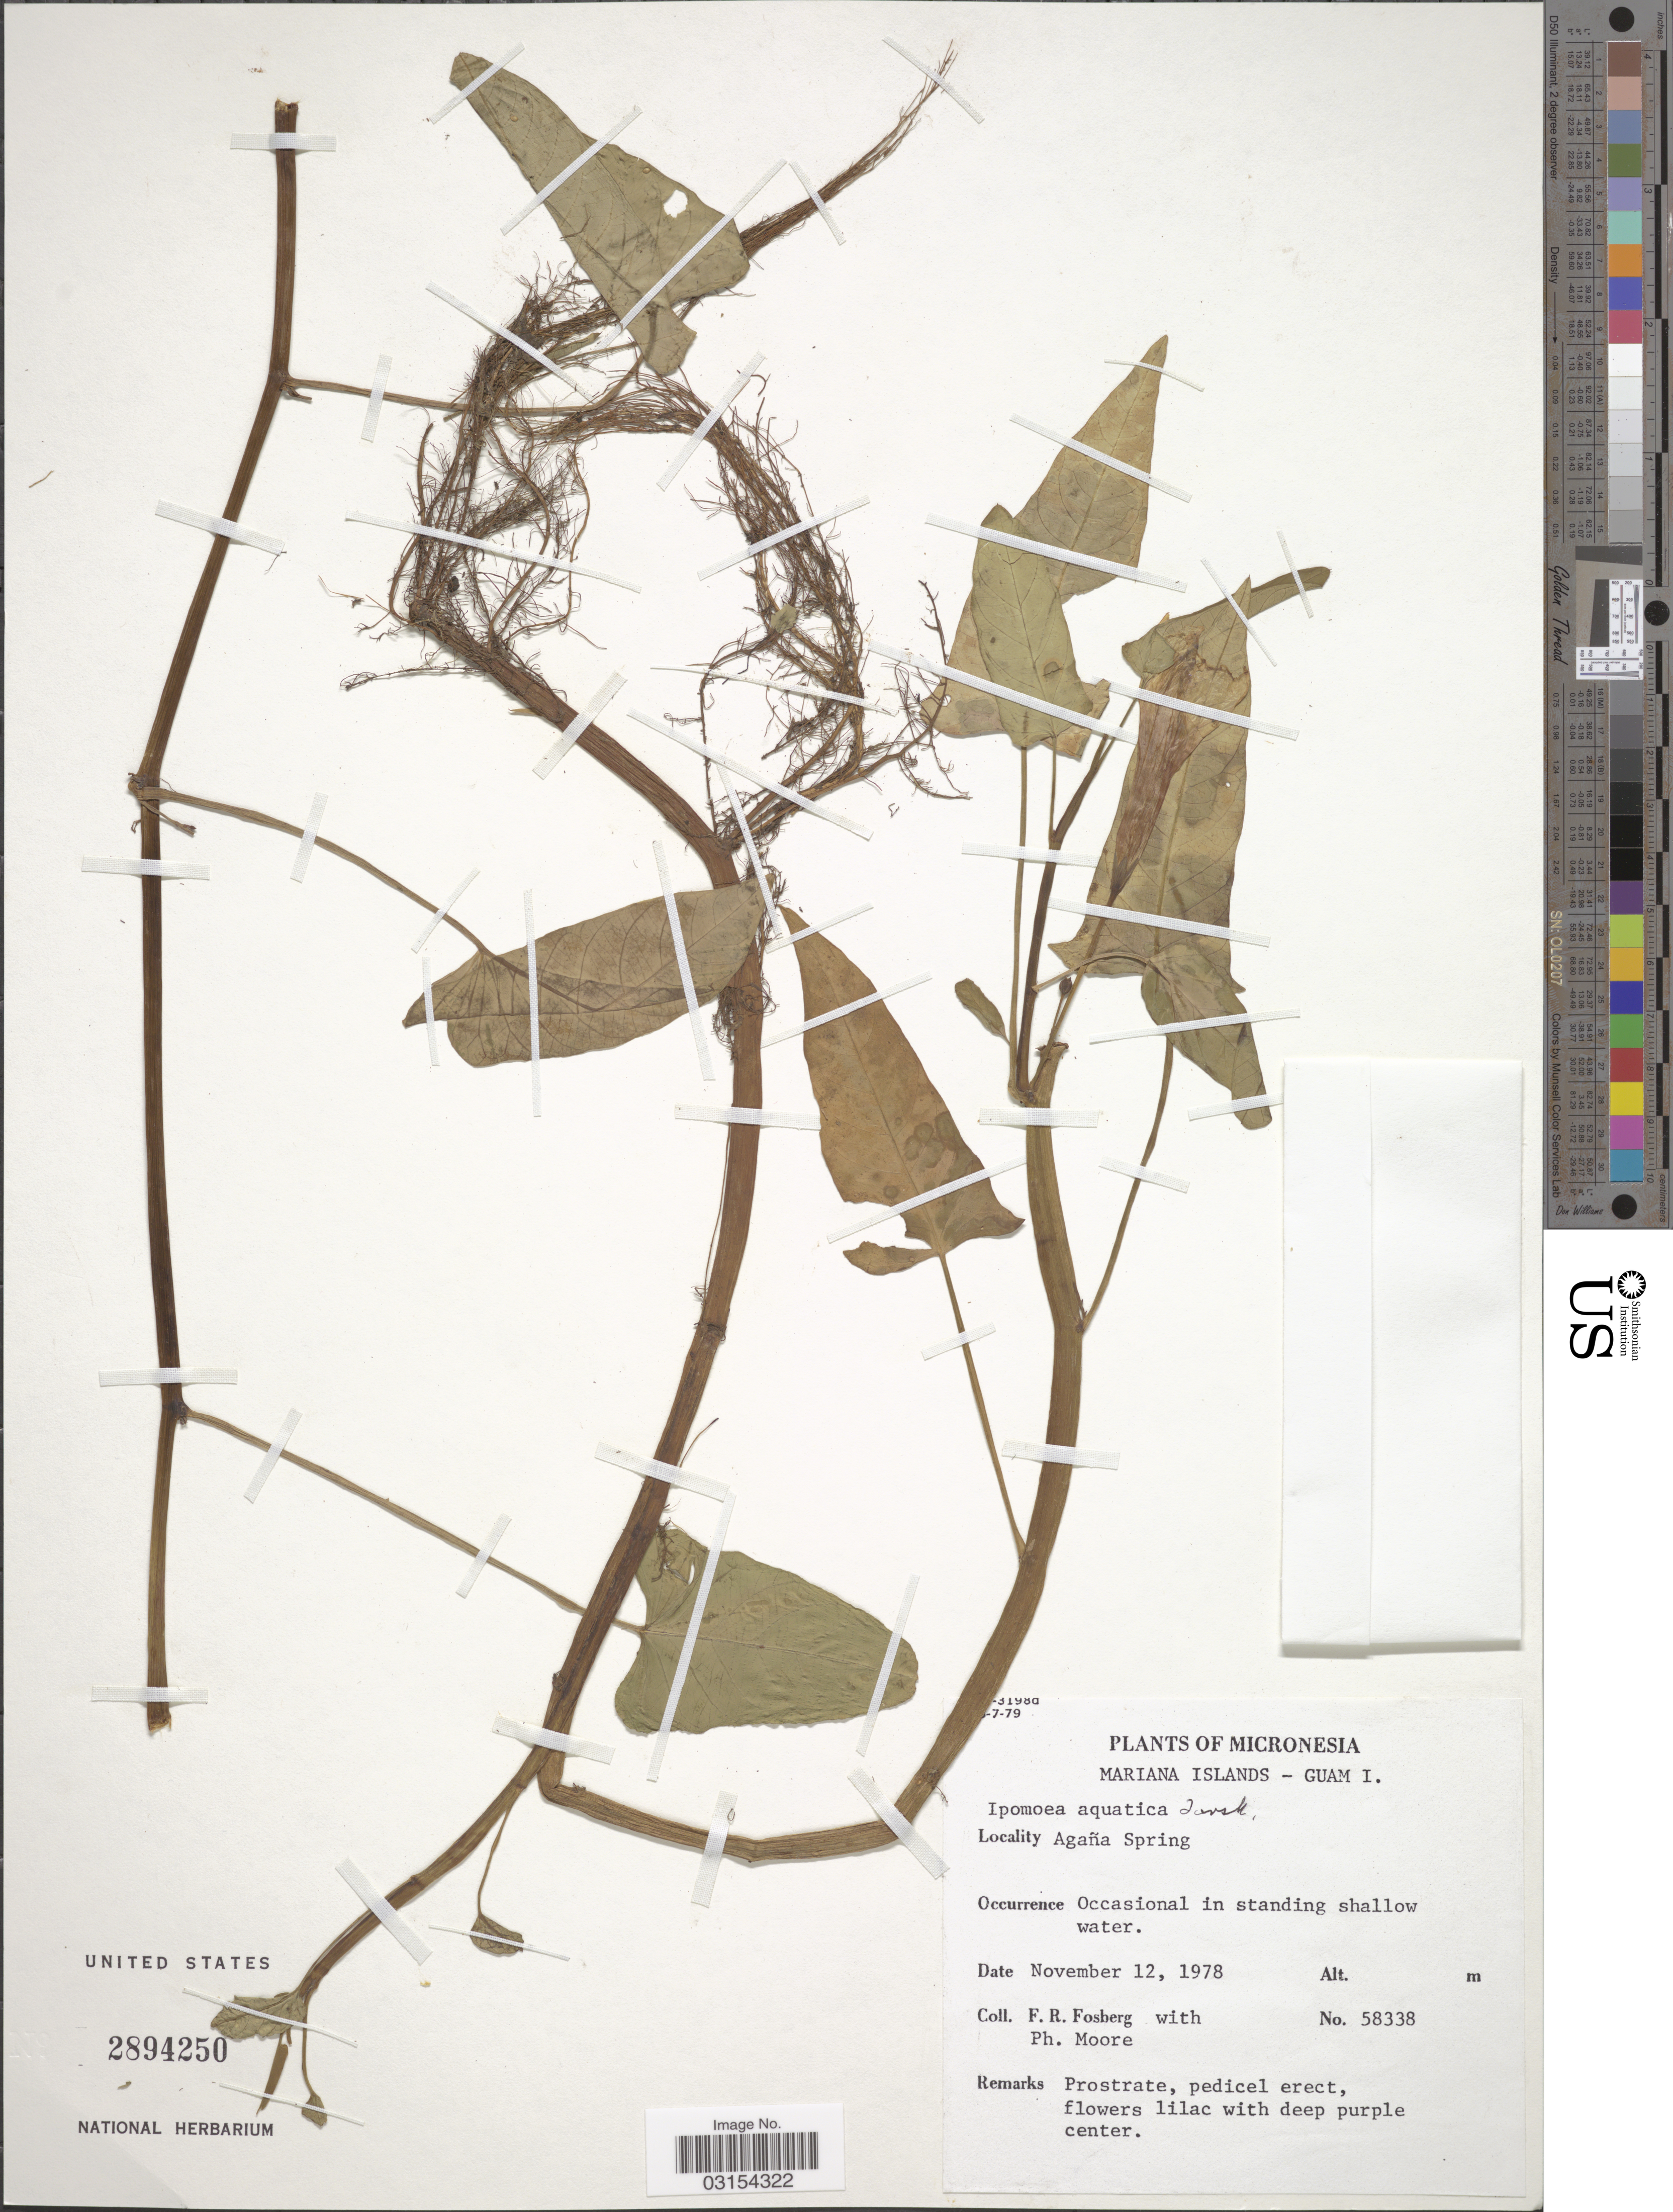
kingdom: Plantae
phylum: Tracheophyta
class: Magnoliopsida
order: Solanales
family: Convolvulaceae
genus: Ipomoea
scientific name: Ipomoea aquatica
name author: Forssk.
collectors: F. R. Fosberg & P. Moore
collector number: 58338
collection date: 1978-11-12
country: Guam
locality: Micronesia. Mariana Islands - Guam I. Agaña Spring.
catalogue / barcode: US 2894250